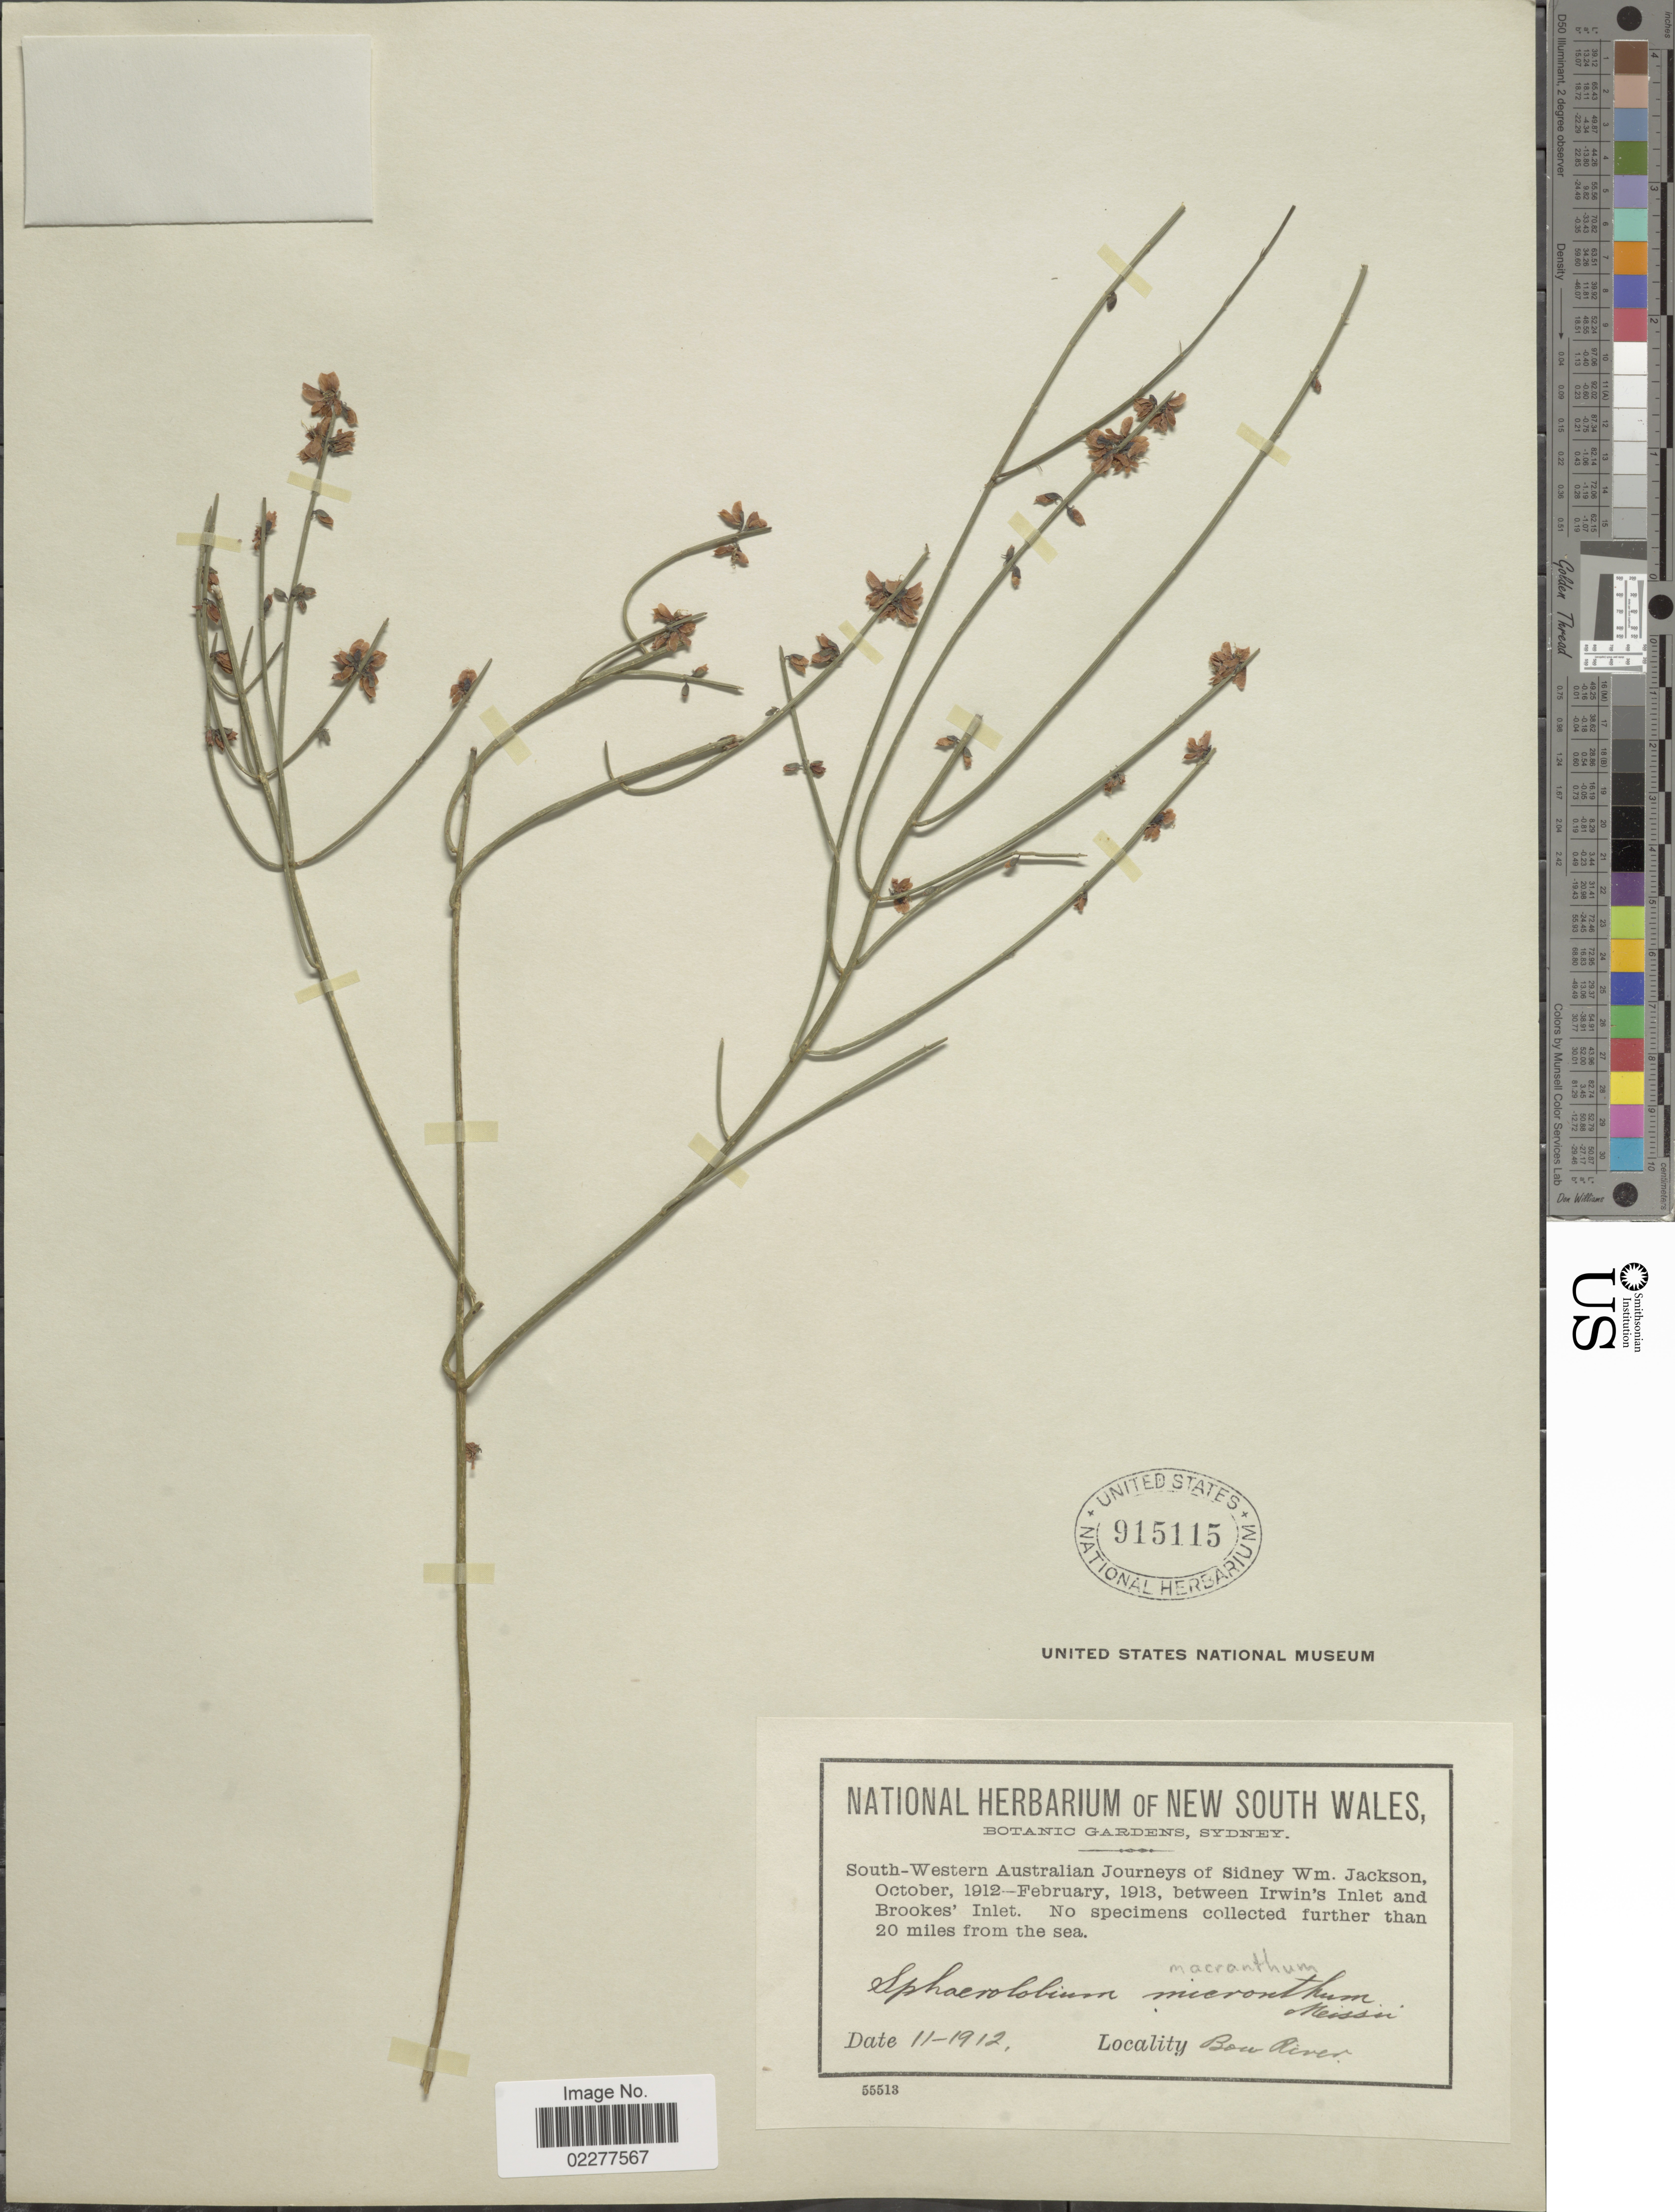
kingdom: Plantae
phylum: Tracheophyta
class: Magnoliopsida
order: Fabales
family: Fabaceae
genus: Sphaerolobium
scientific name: Sphaerolobium macranthum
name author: Meisn.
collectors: Jackson, S. W.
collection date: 1912-11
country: Australia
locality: Between Irwin's Inlet and Brookes' Inlet. No specimens collected further than 20 miles from the sea, Bow River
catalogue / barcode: US 915115